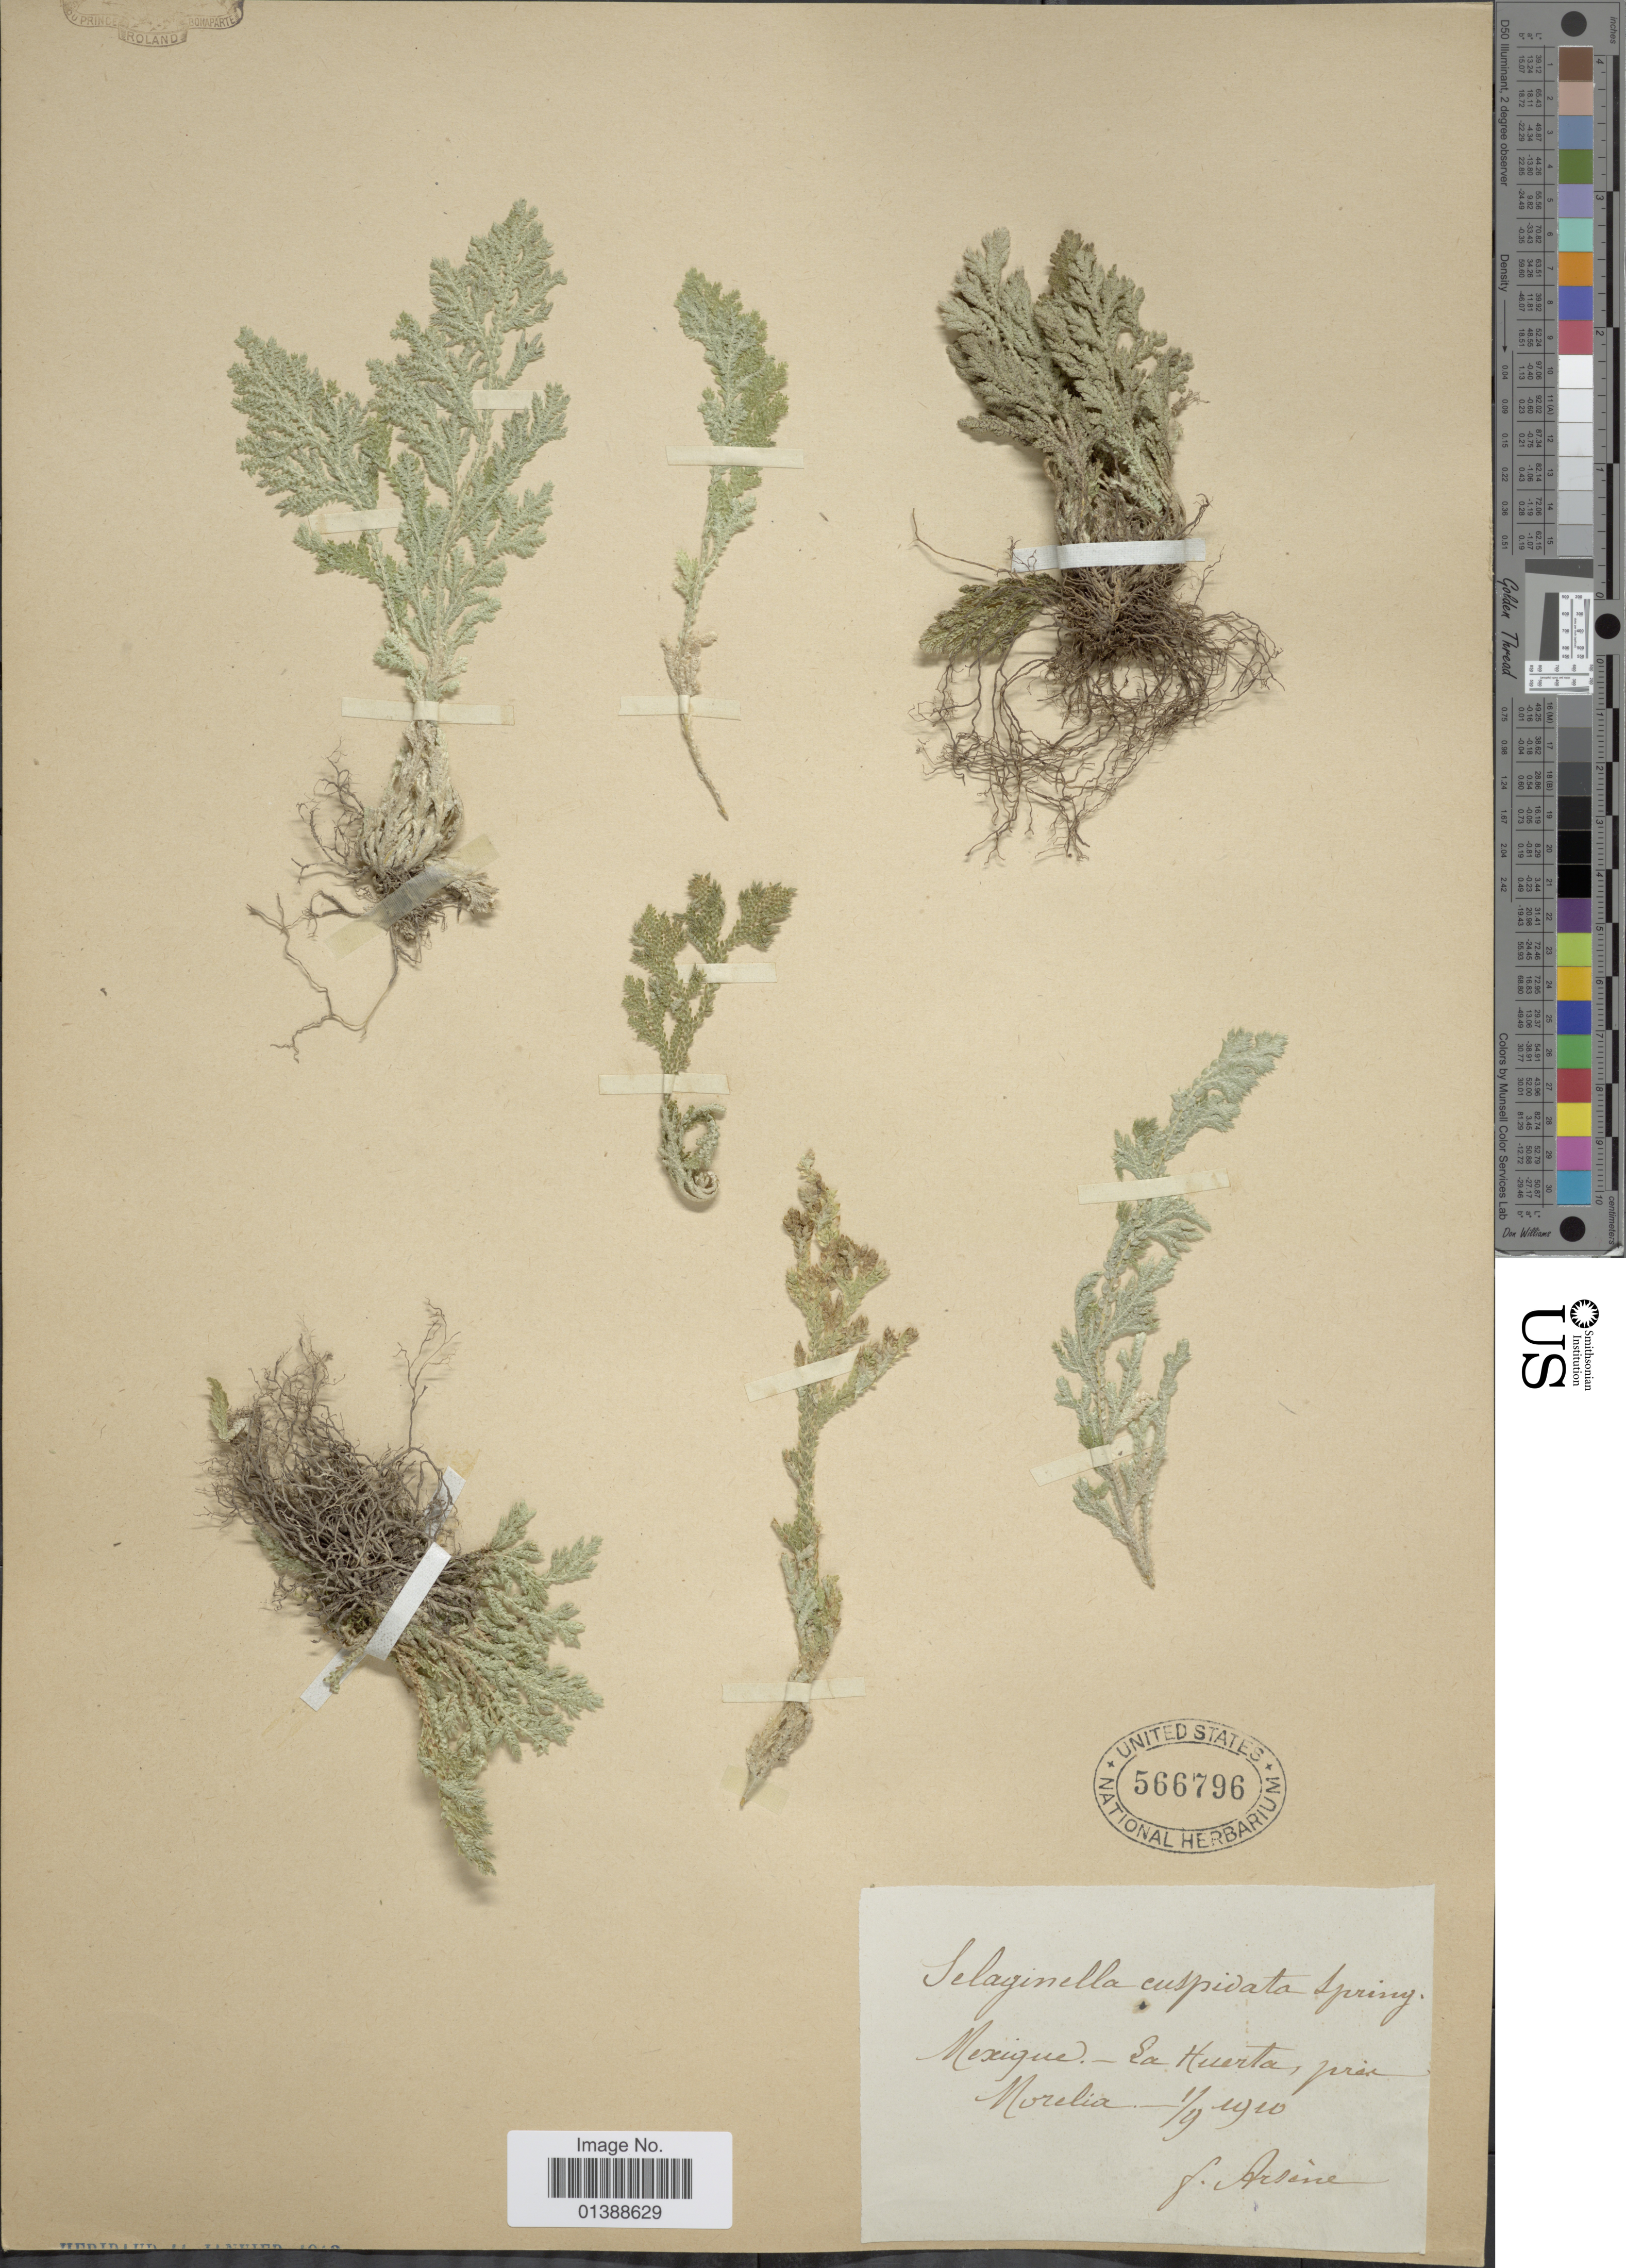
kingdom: Plantae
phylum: Tracheophyta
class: Lycopodiopsida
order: Selaginellales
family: Selaginellaceae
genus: Selaginella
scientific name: Selaginella pallescens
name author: (C. Presl) Spring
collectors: F. Arsène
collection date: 1910-09-01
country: Mexico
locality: La Huerta, prés Morelia [La Huerta near Morelia]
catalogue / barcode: US 566796